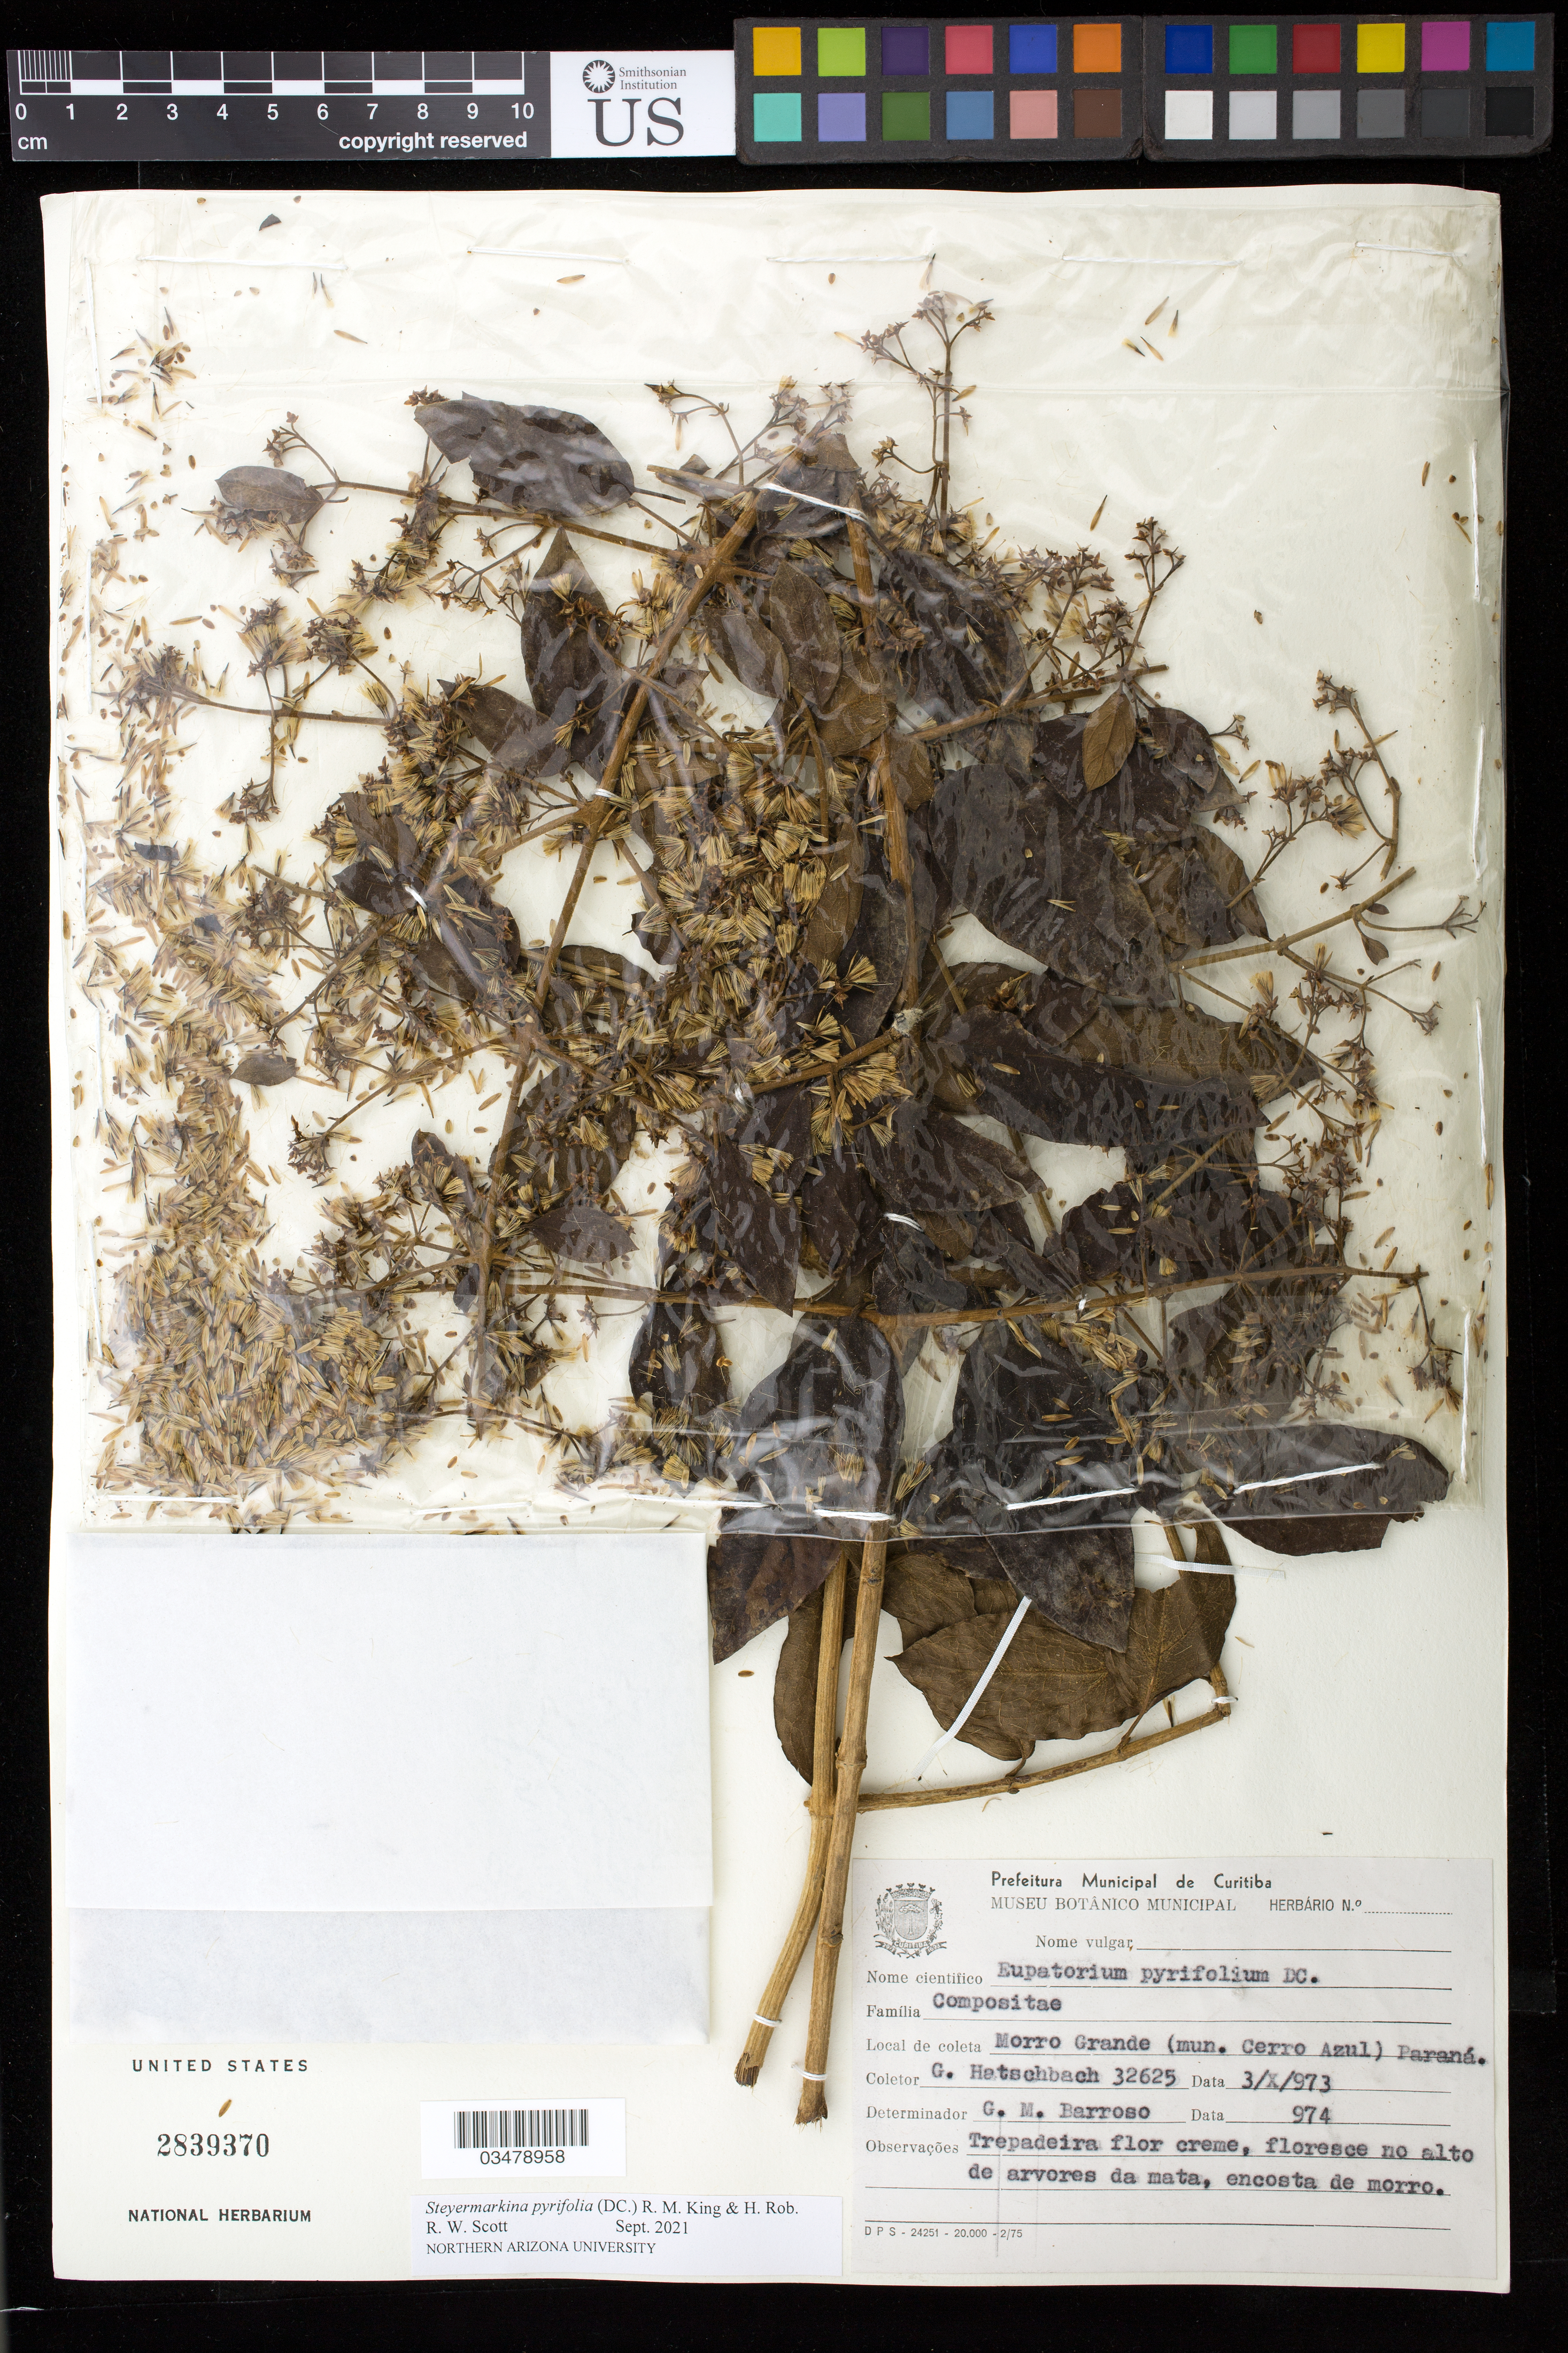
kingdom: Plantae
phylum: Tracheophyta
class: Magnoliopsida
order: Asterales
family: Asteraceae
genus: Steyermarkina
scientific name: Steyermarkina pyrifolia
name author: (DC.) R.M. King & H. Rob.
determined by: Scott, R. W.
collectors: G. Hatschbach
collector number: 32625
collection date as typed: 03 Oct 1973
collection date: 1973-10-03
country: Brazil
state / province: Paraná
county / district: Cêrro Azul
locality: Morro Grande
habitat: Parana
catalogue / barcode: US 2839370